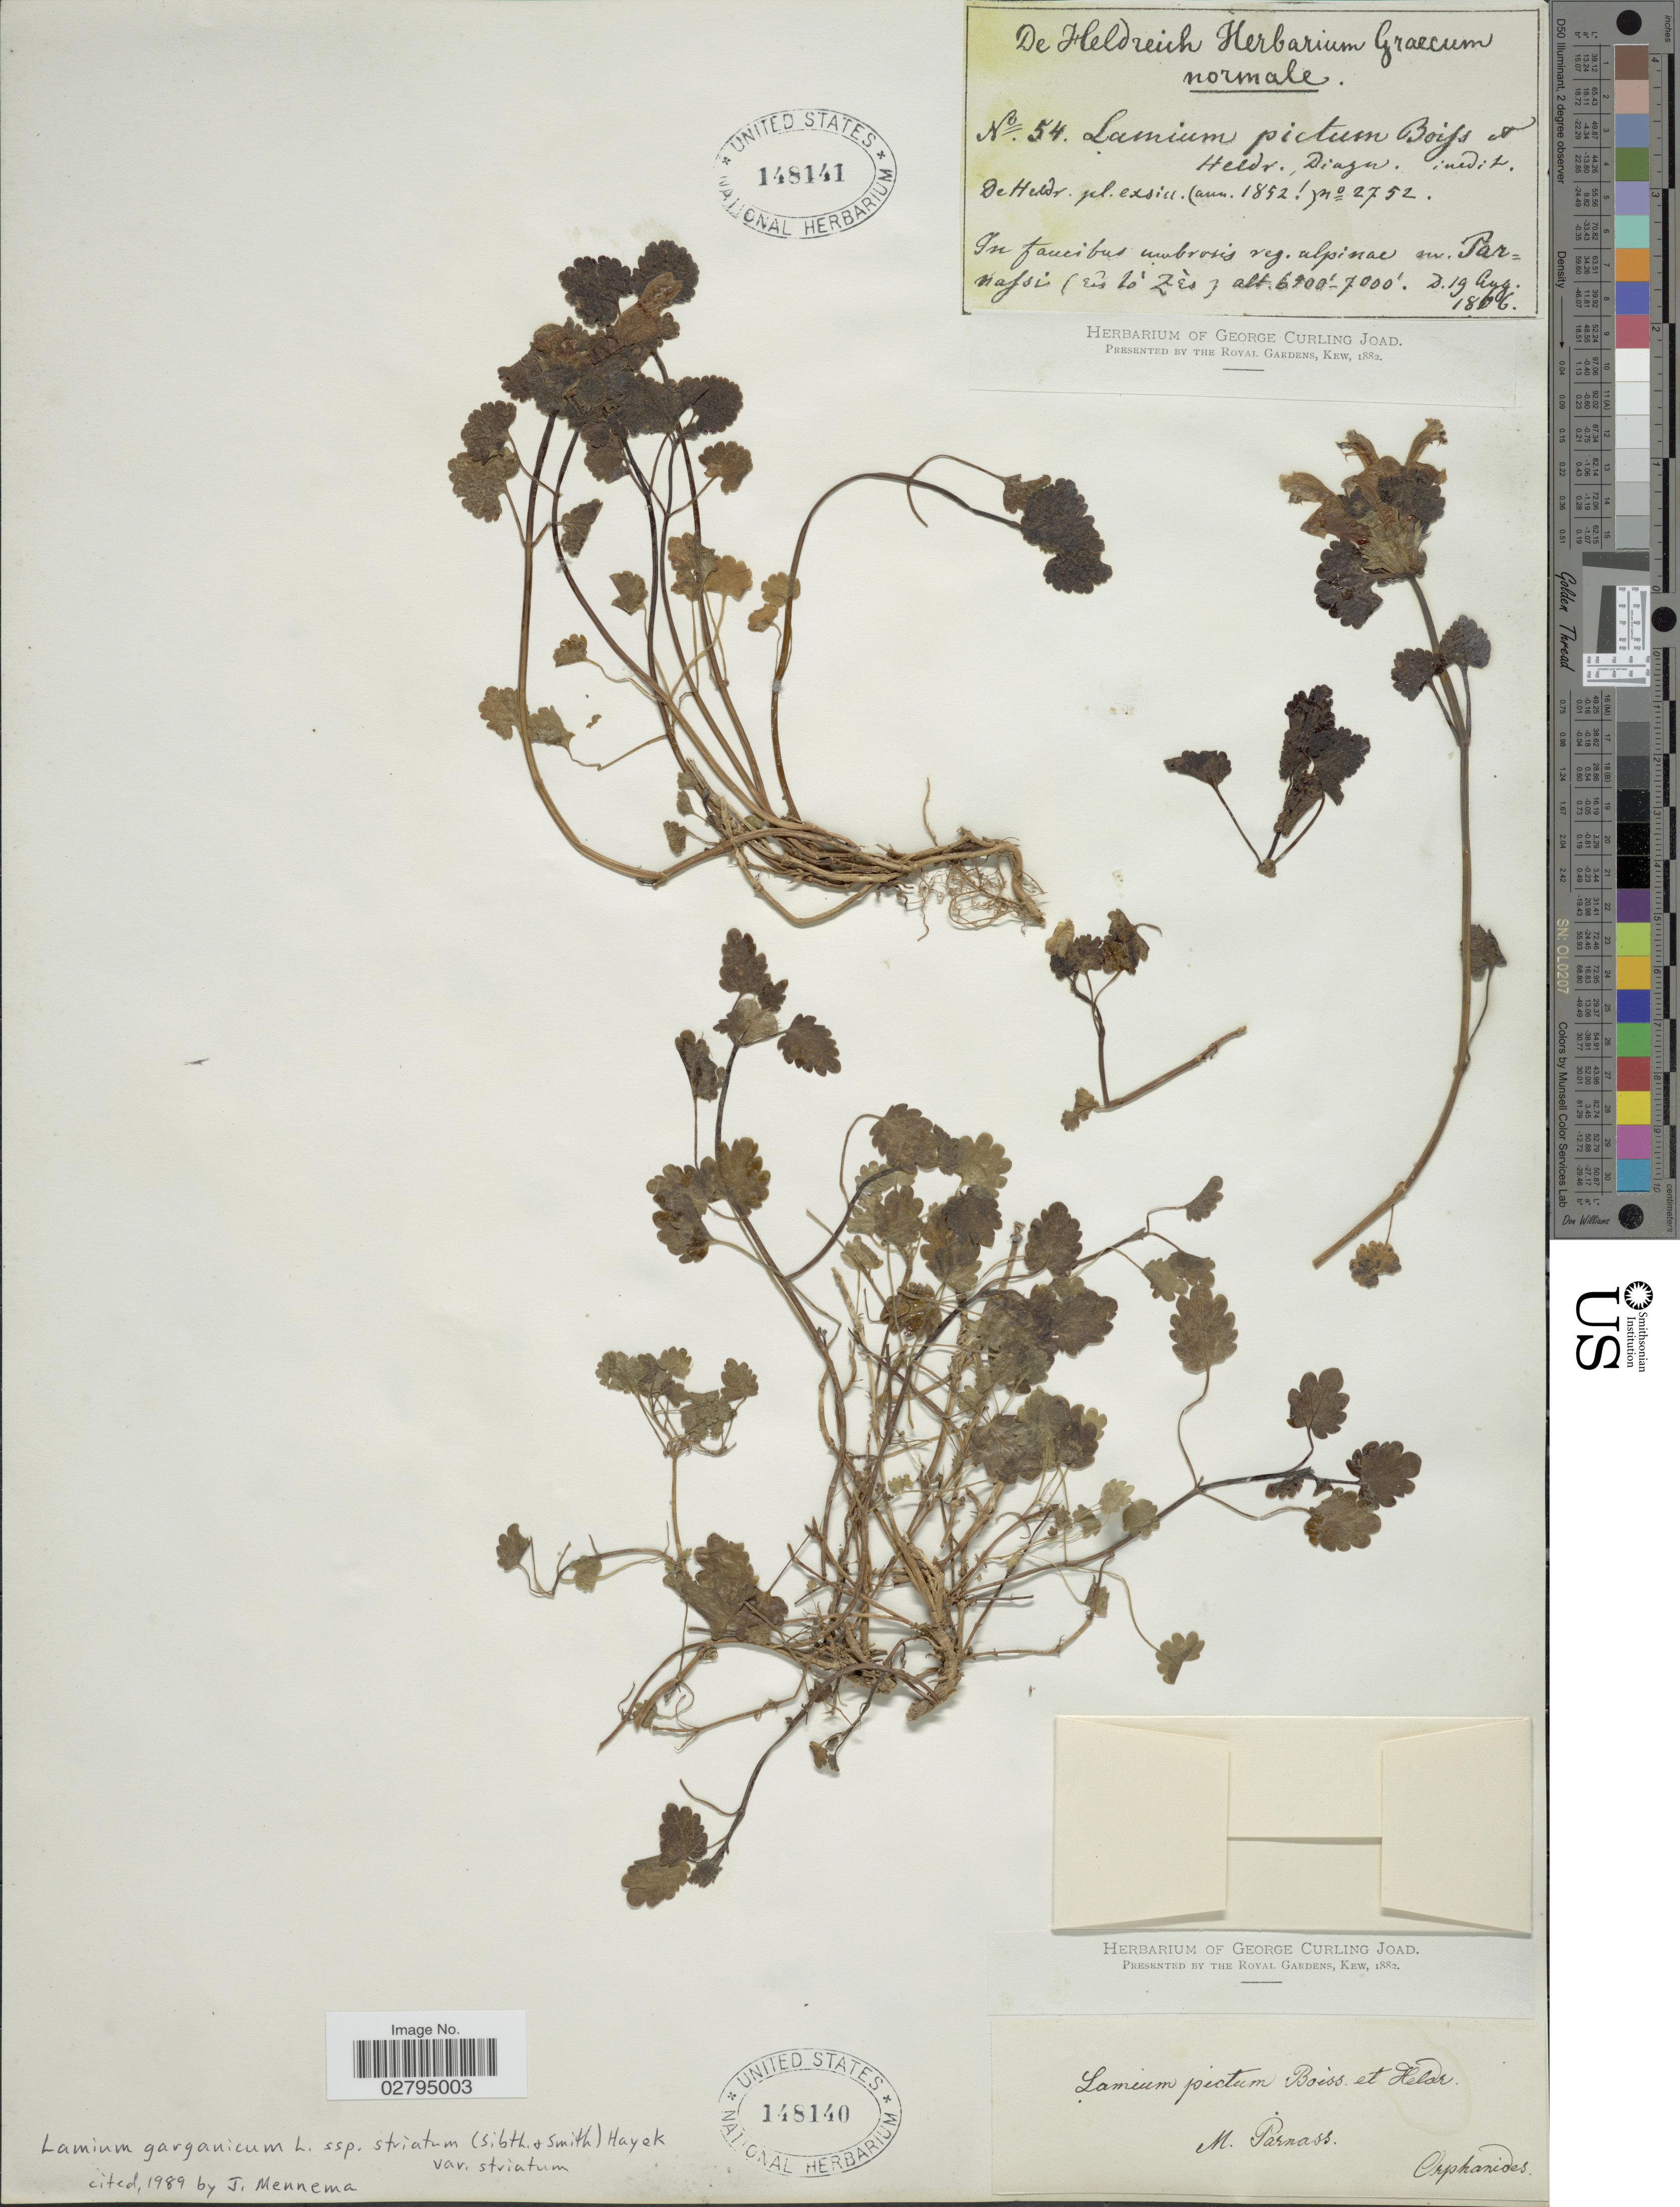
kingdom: Plantae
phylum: Tracheophyta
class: Magnoliopsida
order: Lamiales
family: Lamiaceae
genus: Lamium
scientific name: Lamium garganicum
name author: L.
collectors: -. De Heldreich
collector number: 54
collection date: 1866-08-19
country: Greece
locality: In faucibus umbrosis reg. alpinae au Parnassi (eis lo Zès)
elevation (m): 2103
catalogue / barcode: US 148141-2